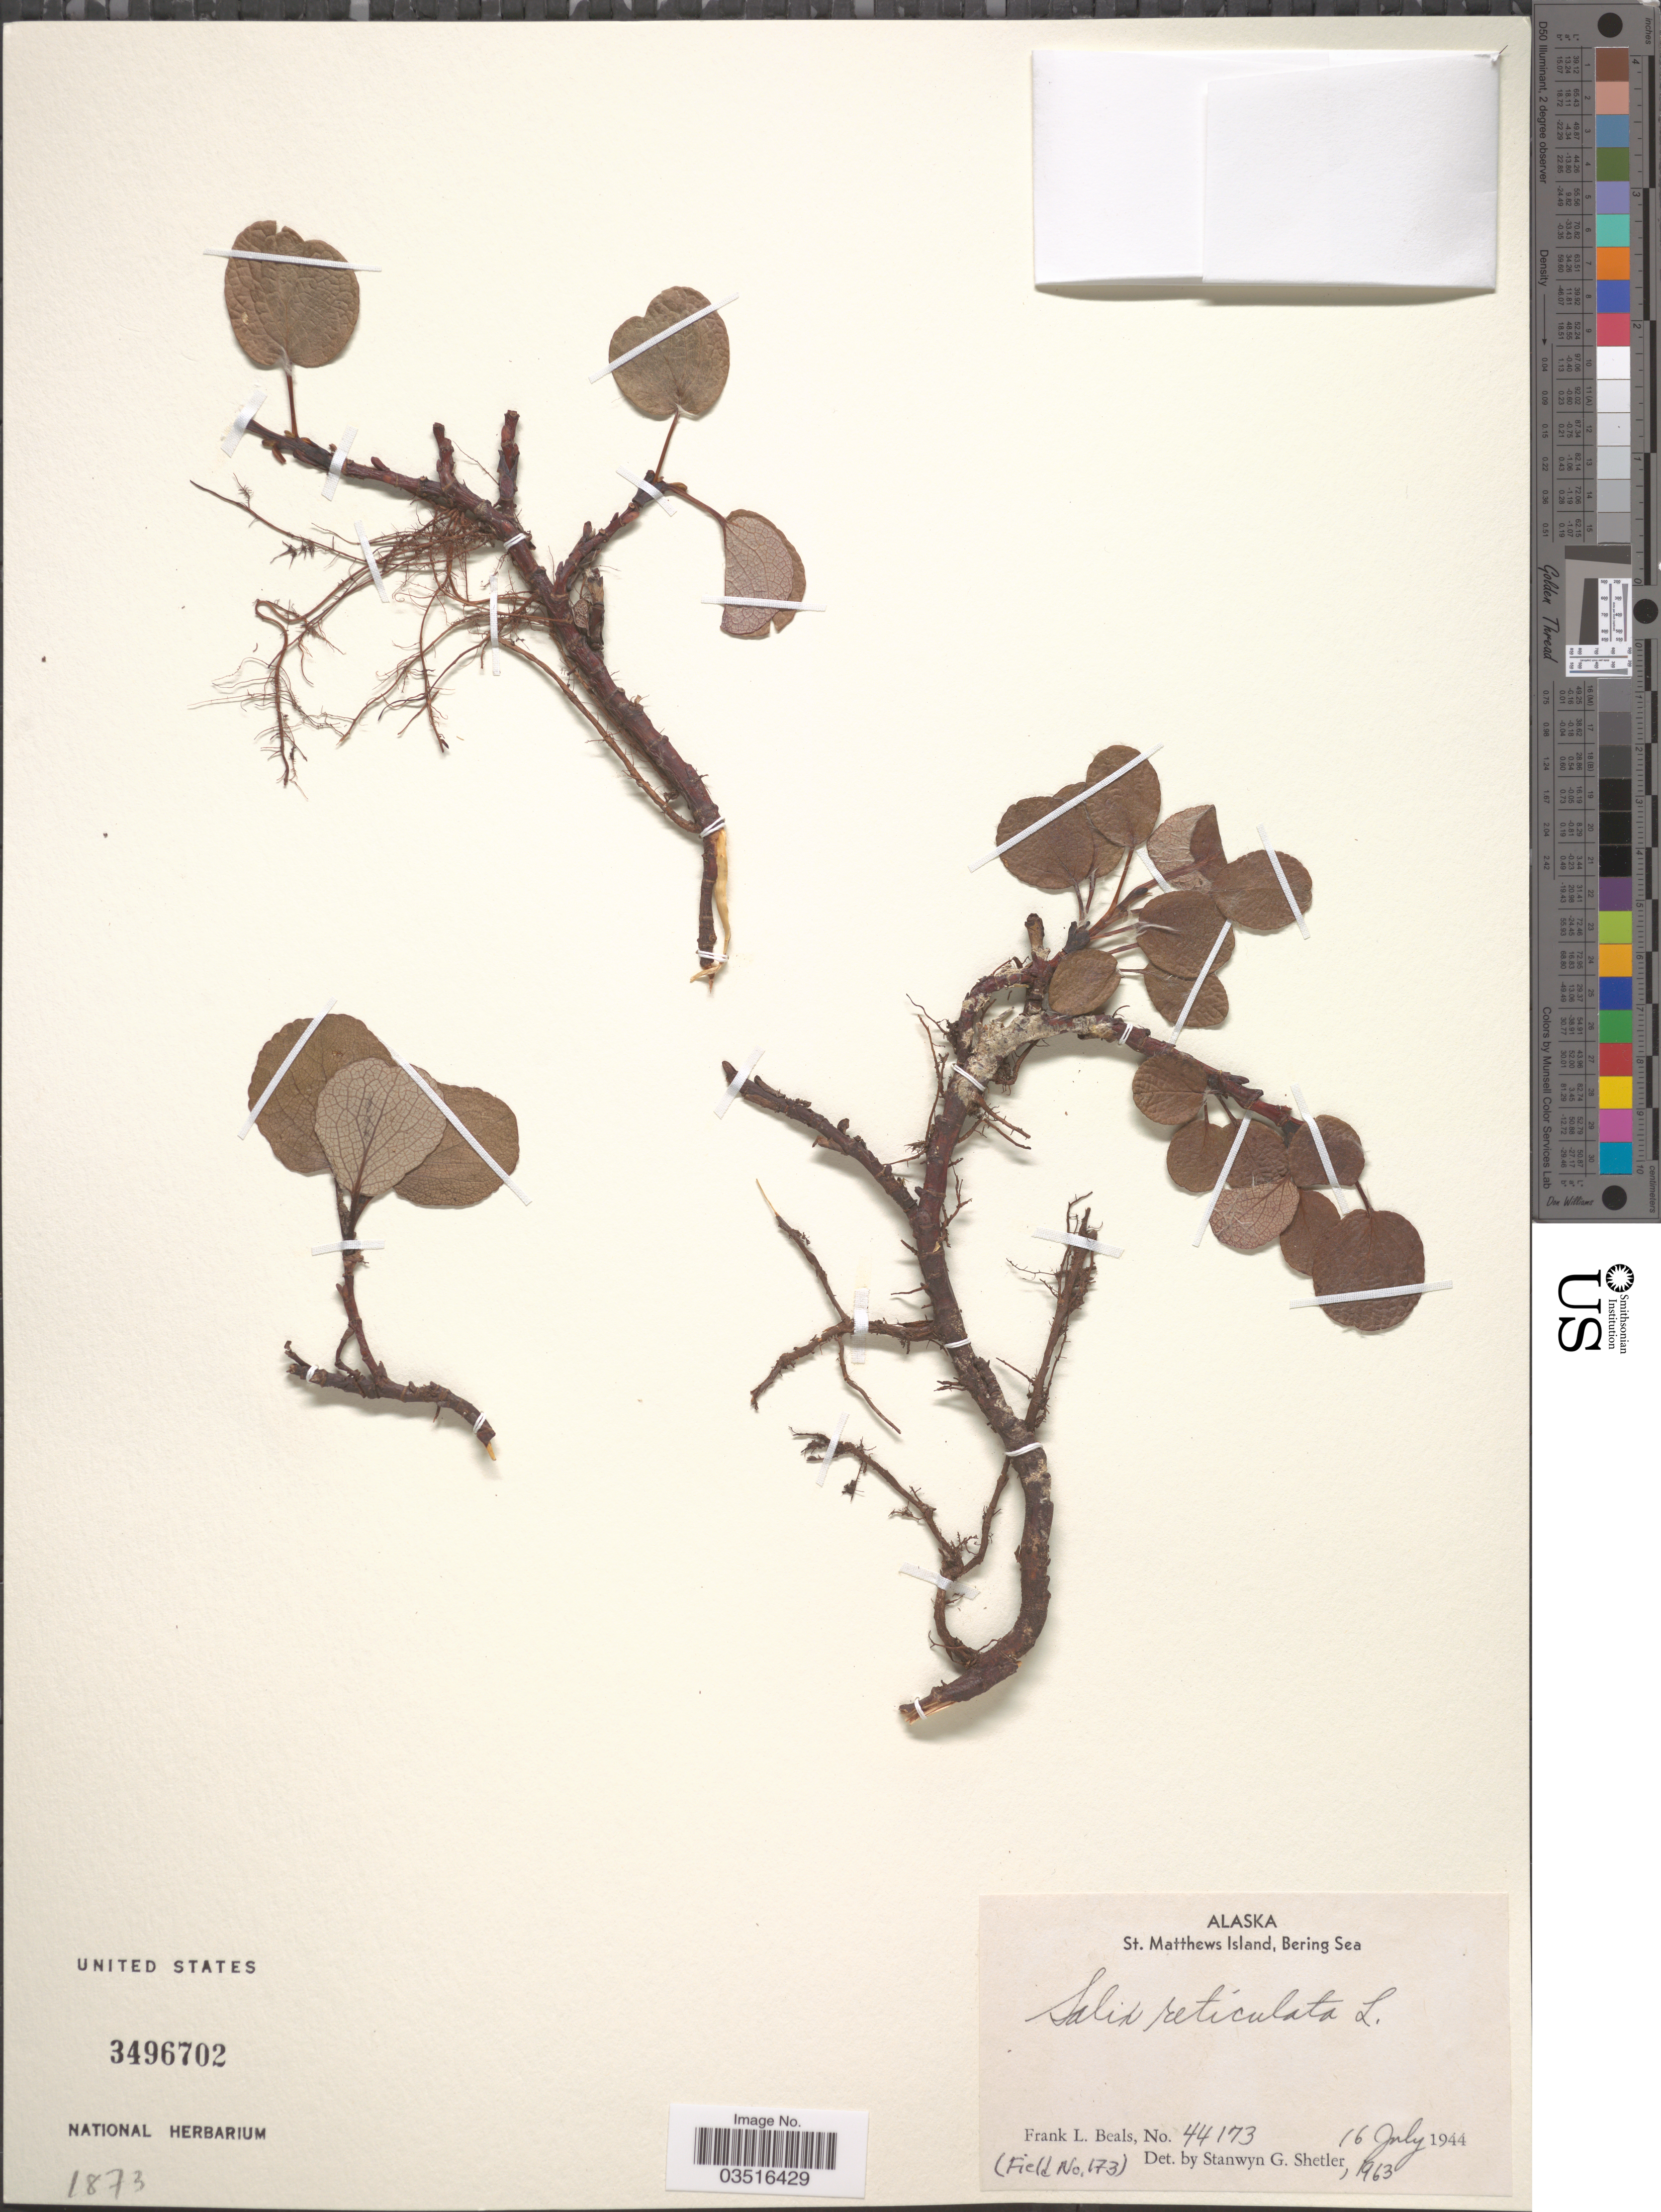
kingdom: Plantae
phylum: Tracheophyta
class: Magnoliopsida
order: Malpighiales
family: Salicaceae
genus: Salix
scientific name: Salix reticulata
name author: L.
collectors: F. Beals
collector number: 44173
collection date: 1944-07-16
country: United States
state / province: Alaska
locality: St. Matthews Island, Bering Sea.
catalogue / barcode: US 3496702